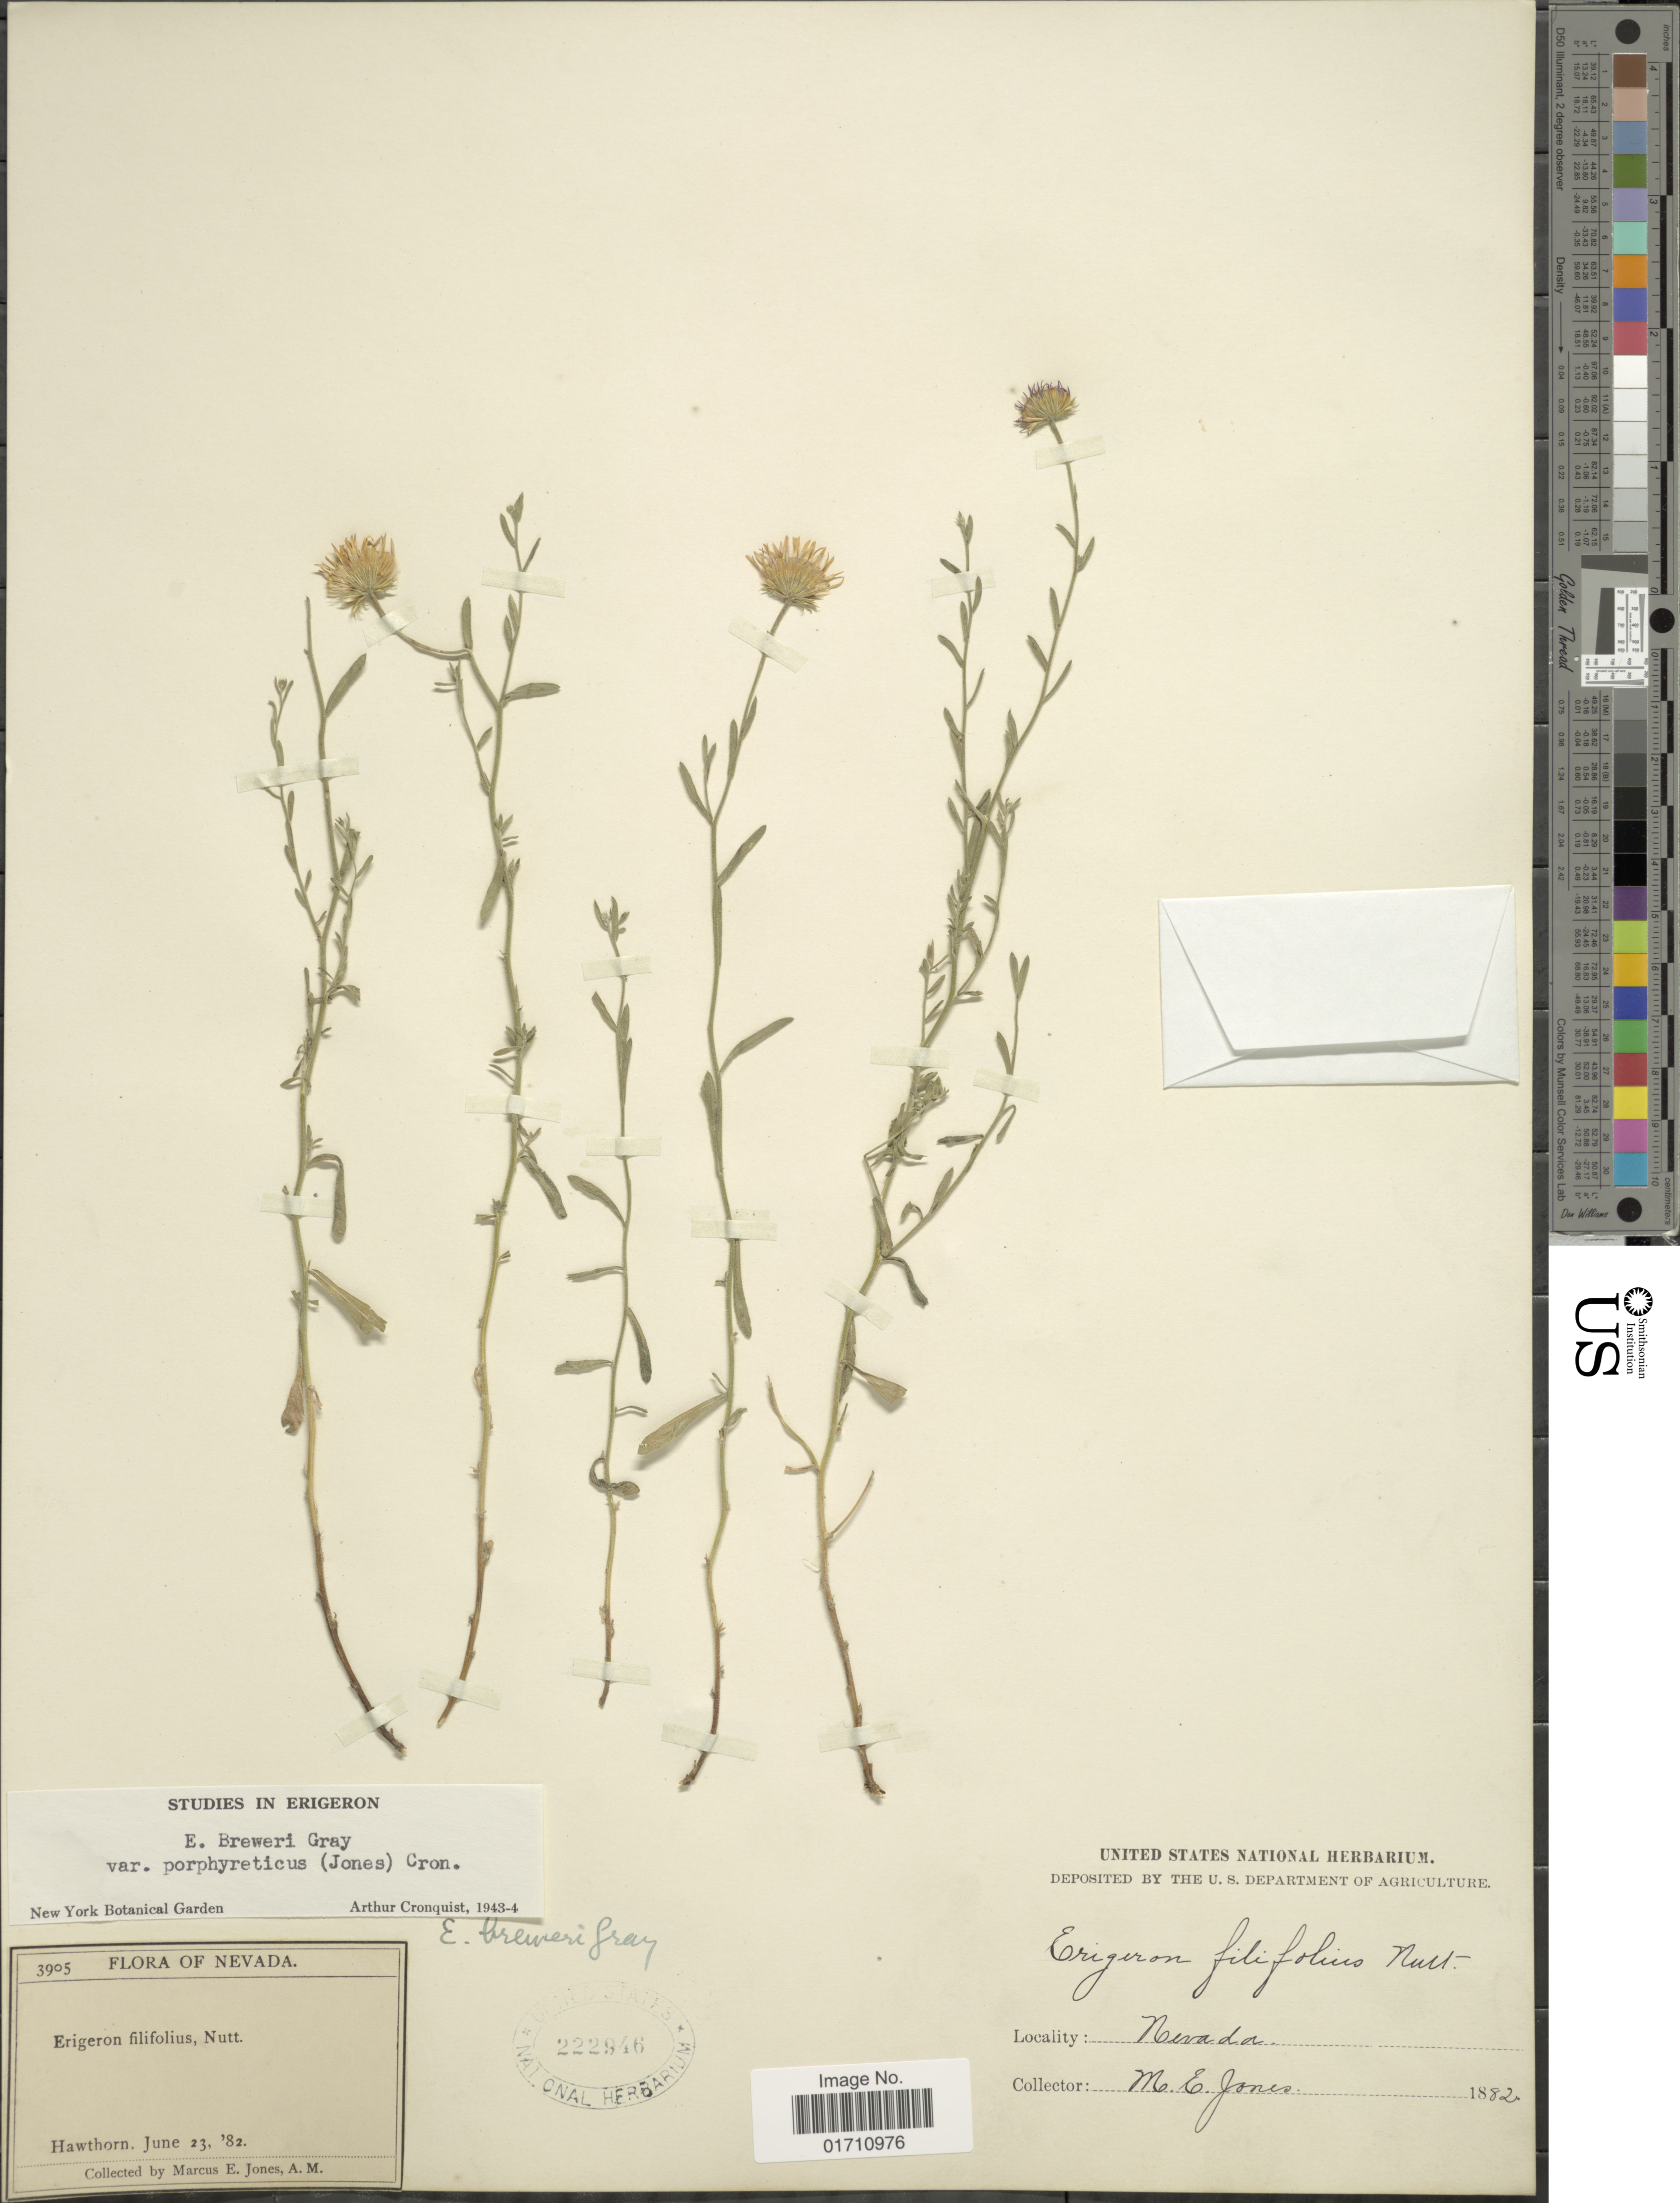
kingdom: Plantae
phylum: Tracheophyta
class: Magnoliopsida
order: Asterales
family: Asteraceae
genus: Erigeron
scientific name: Erigeron breweri var. porphyreticus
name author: (M.E. Jones) Cronq.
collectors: M. E. Jones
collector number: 3905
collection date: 1882-06-23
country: United States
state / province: Nevada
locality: Hawthorn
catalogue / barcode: US 222946